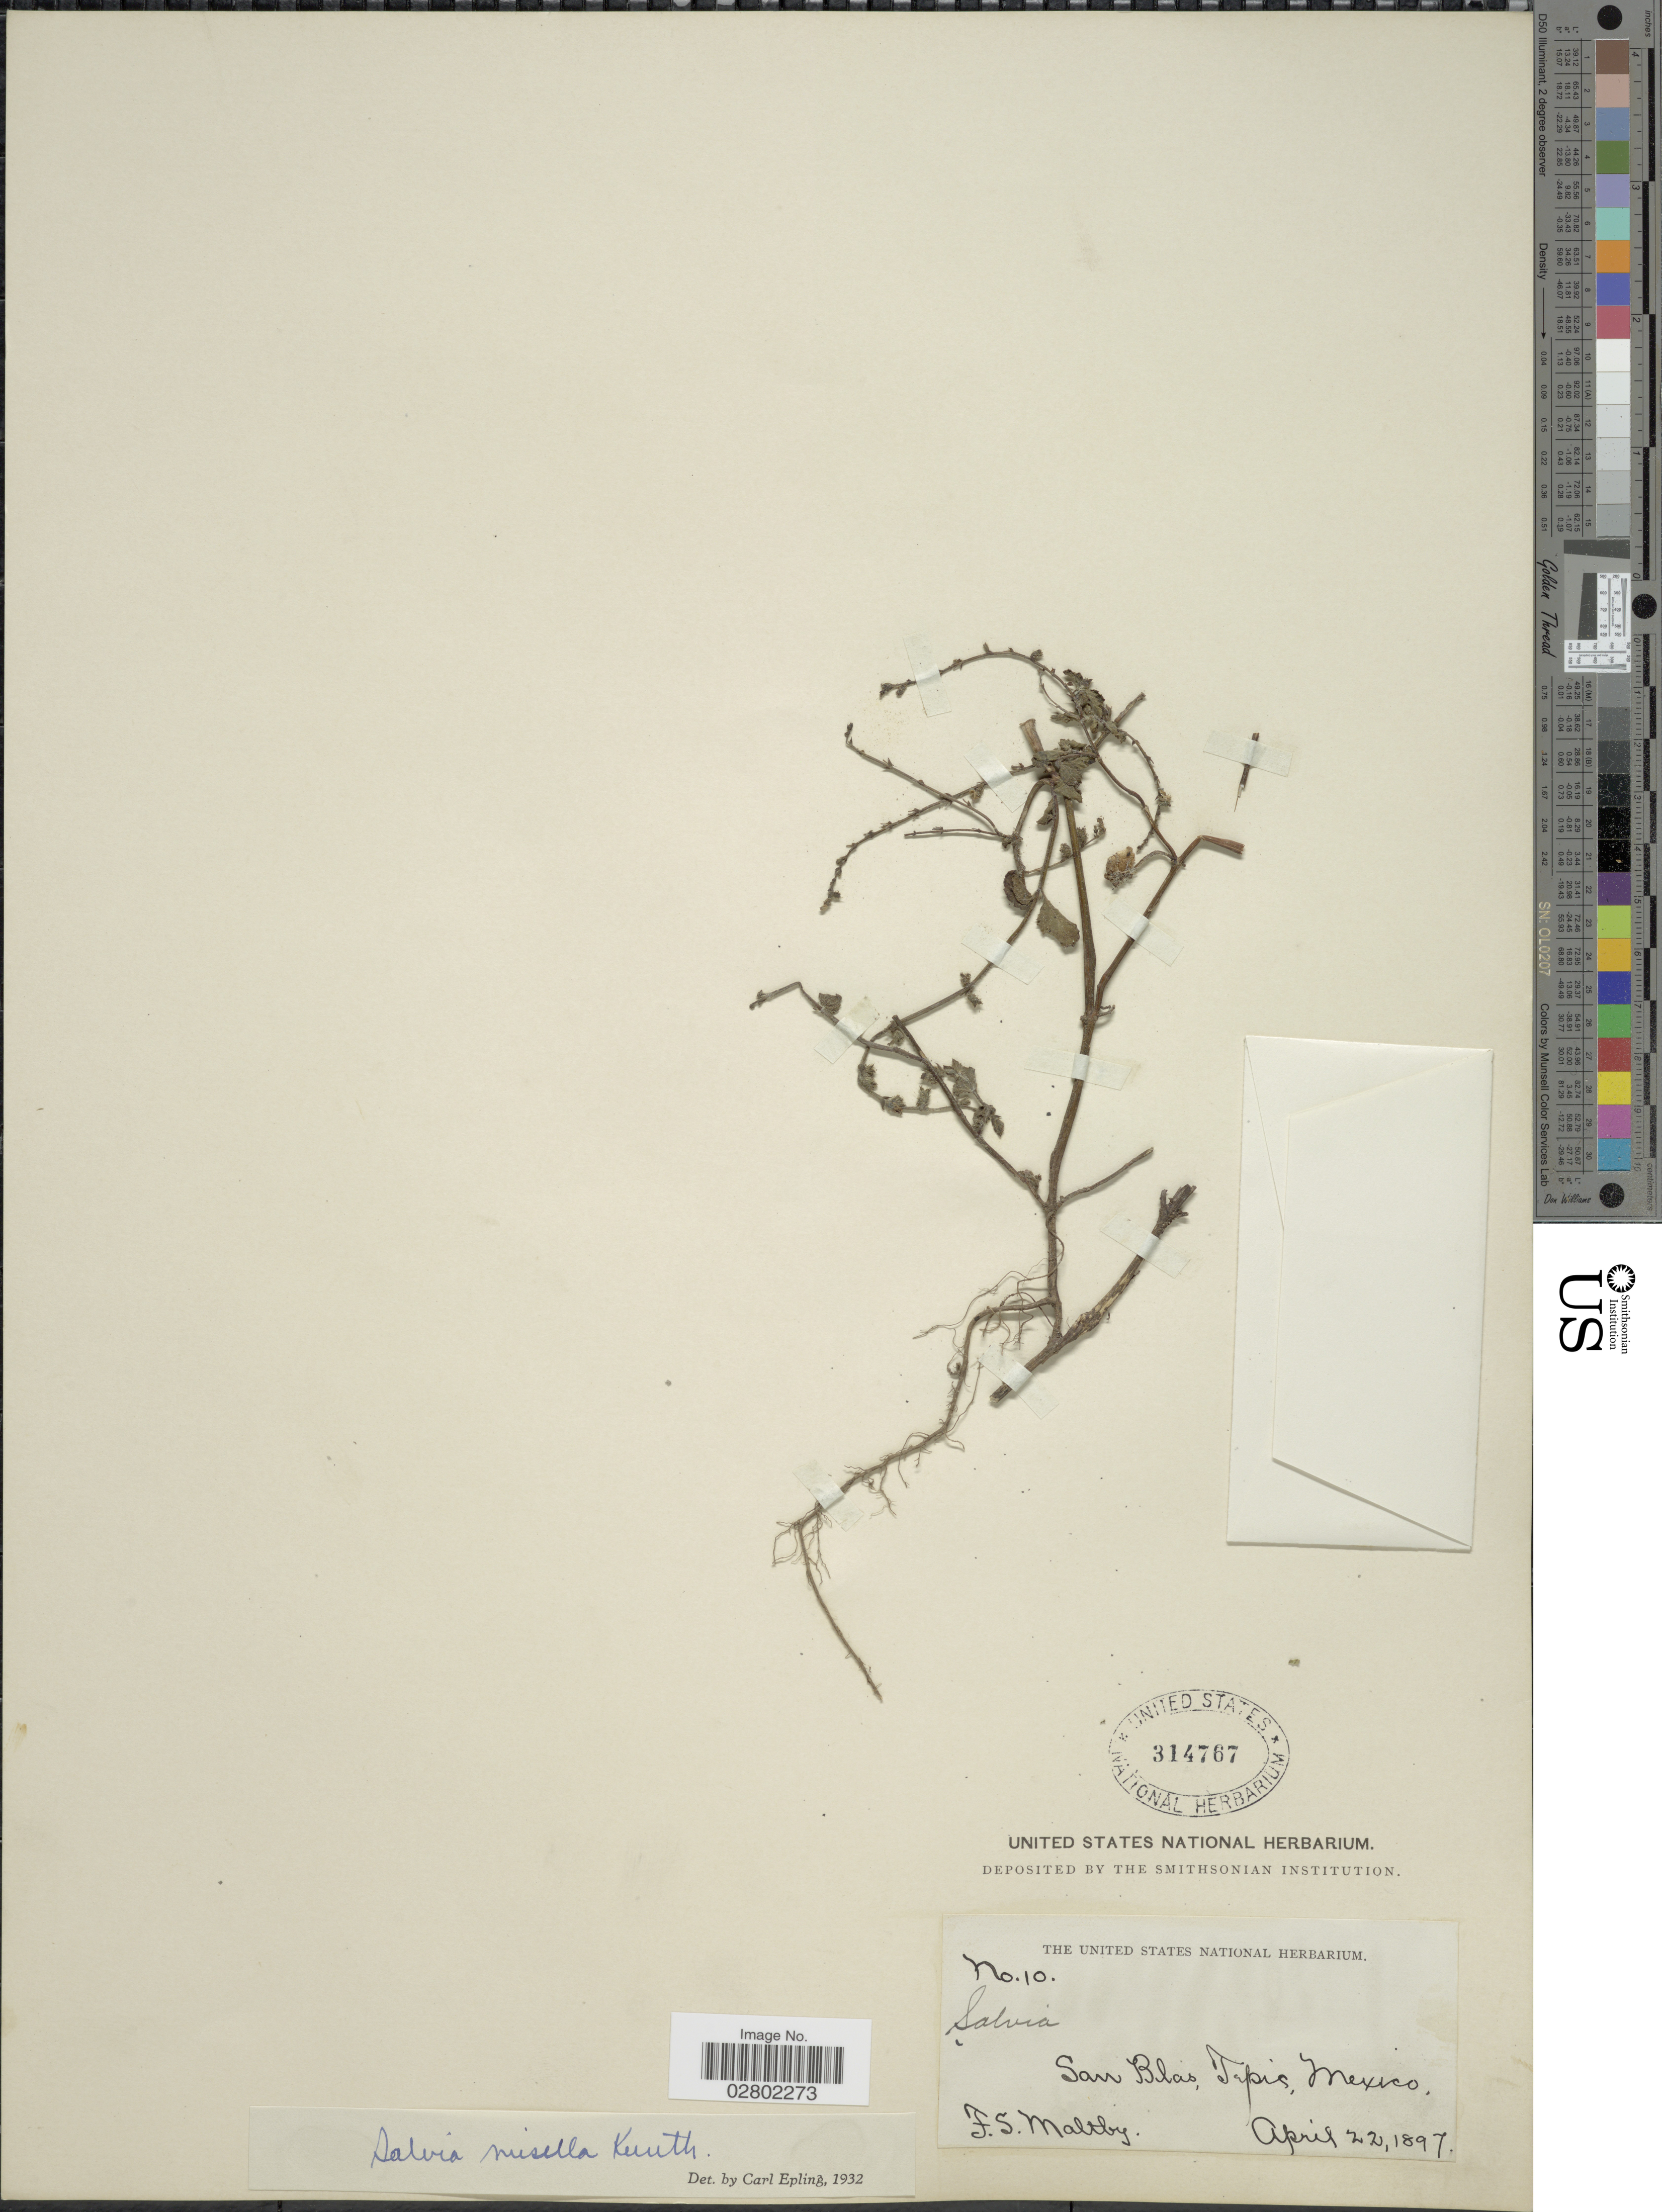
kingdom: Plantae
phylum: Tracheophyta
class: Magnoliopsida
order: Lamiales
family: Lamiaceae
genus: Salvia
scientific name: Salvia misella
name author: Kunth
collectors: F. S. Maltby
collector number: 10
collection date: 1897-04-22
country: Mexico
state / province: Nayarit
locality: San Blas, Tepic.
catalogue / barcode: US 314767